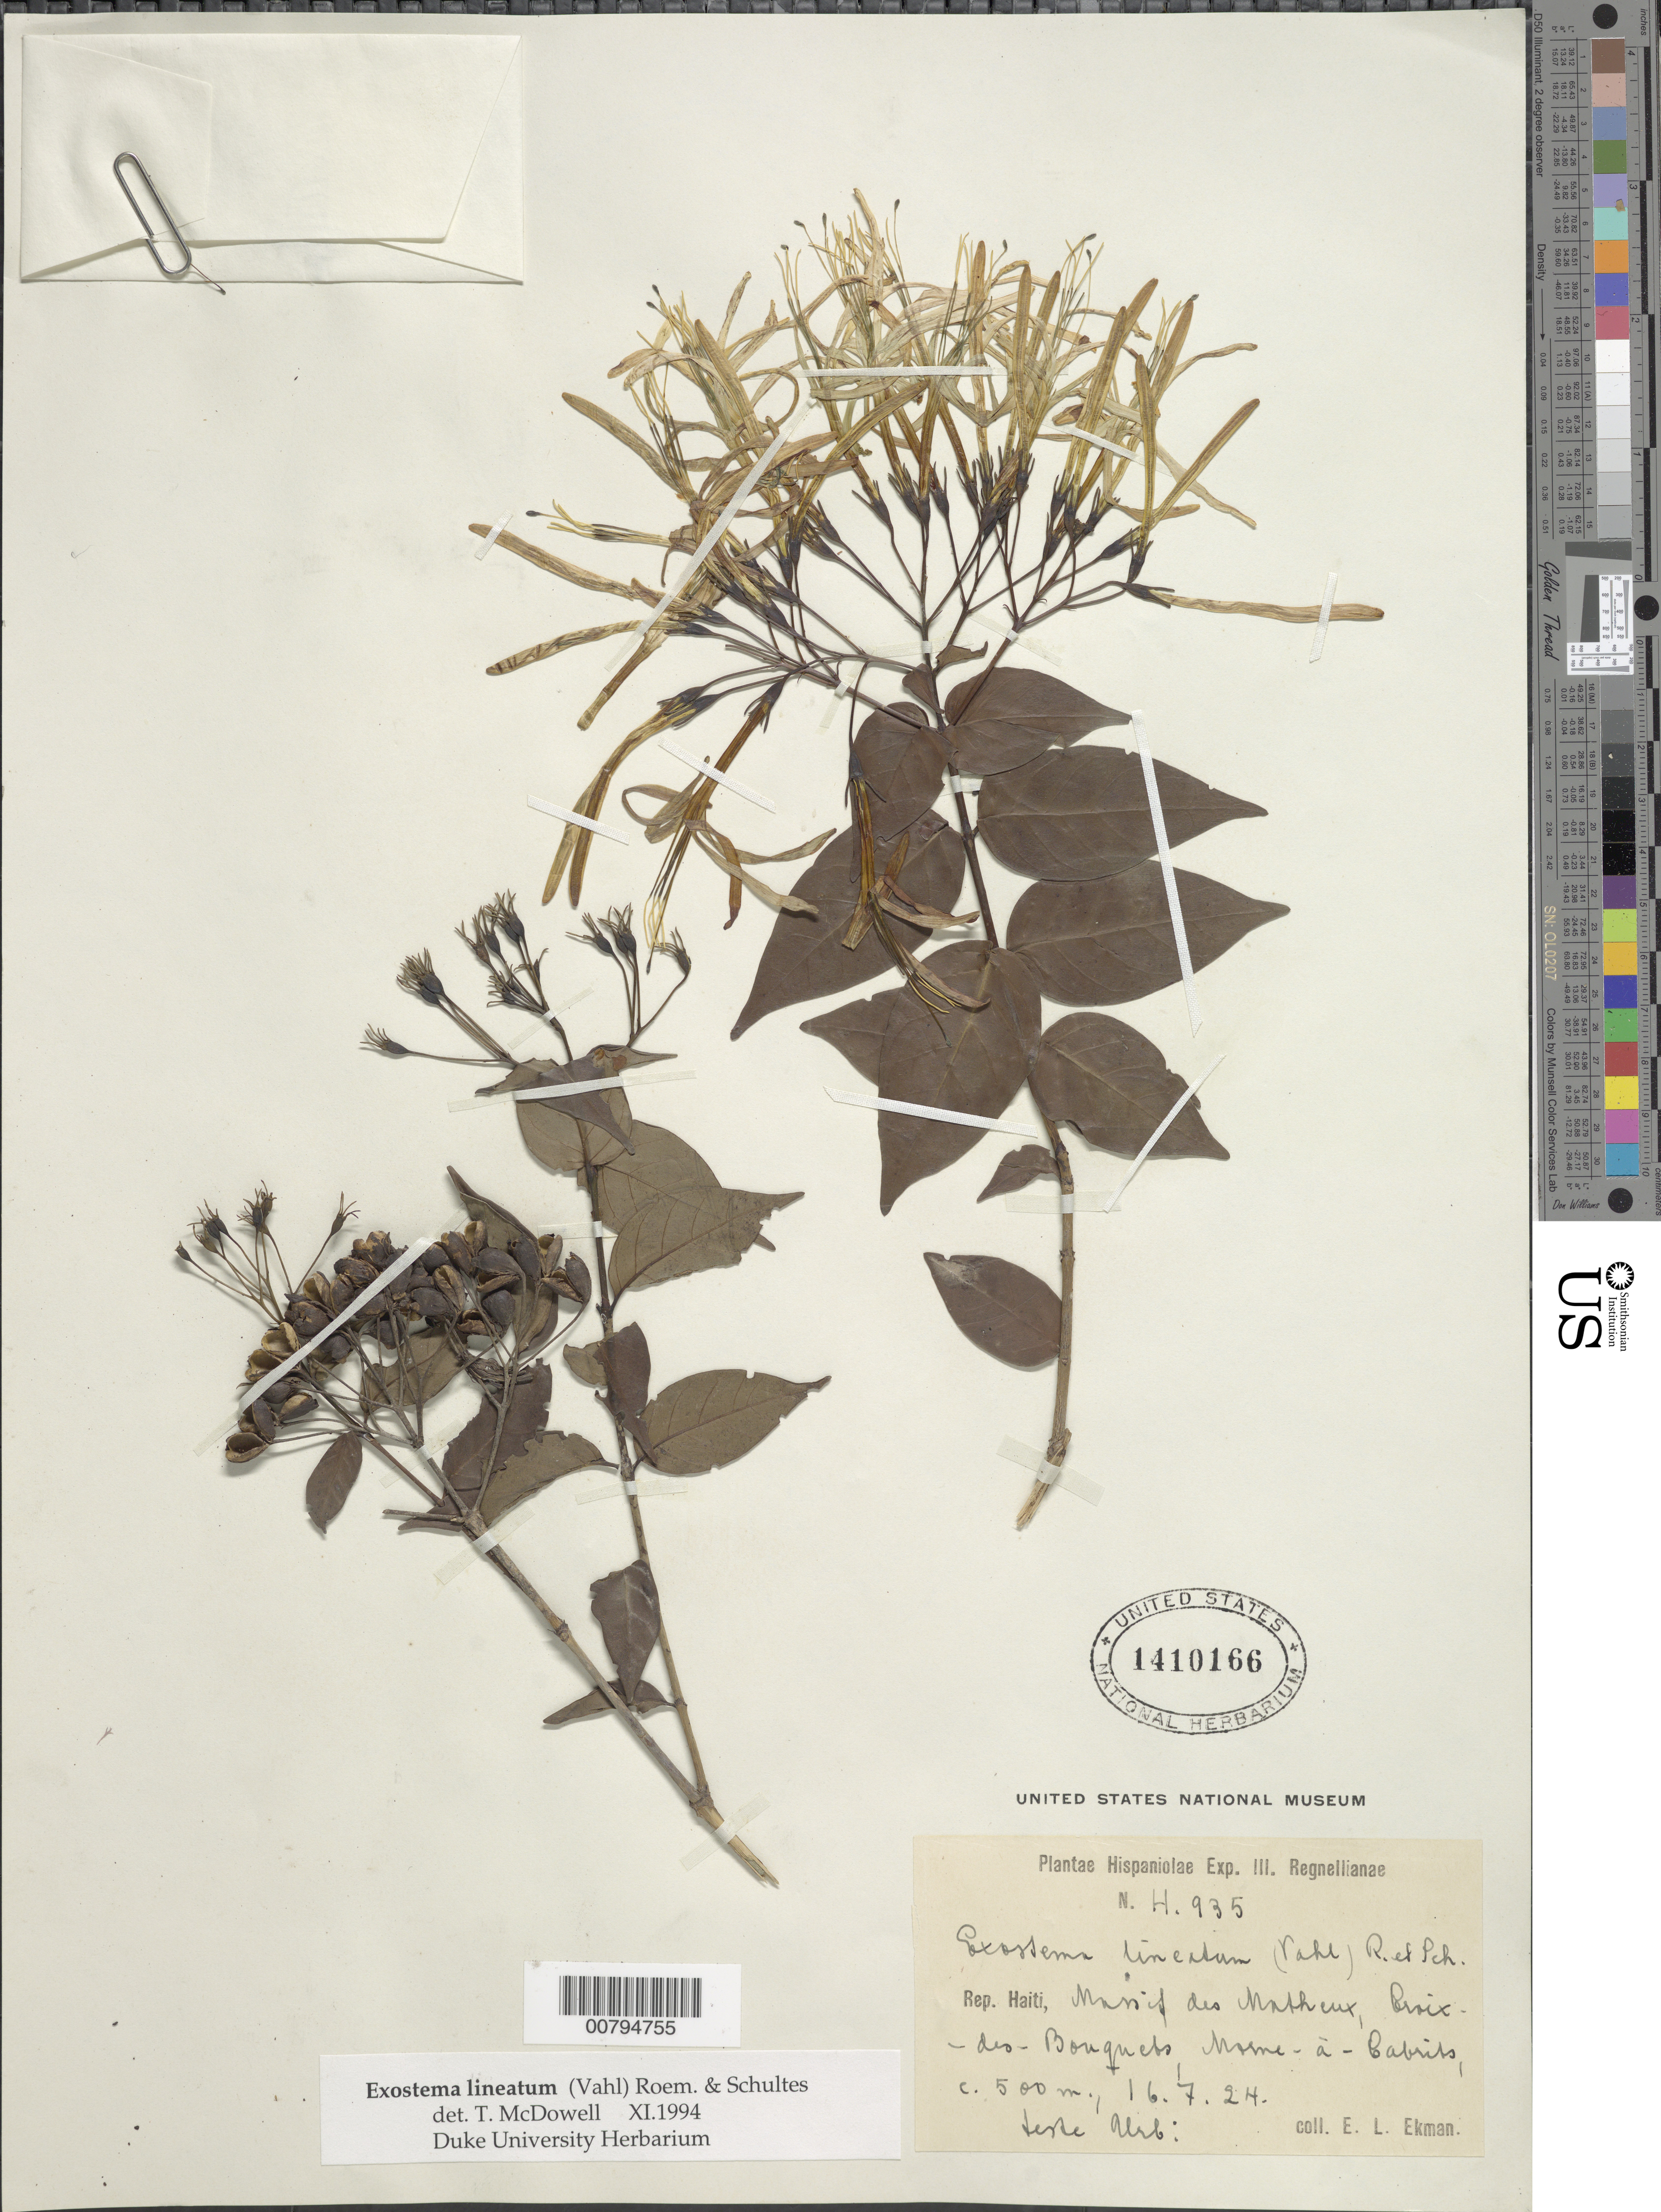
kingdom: Plantae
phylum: Tracheophyta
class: Magnoliopsida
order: Gentianales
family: Rubiaceae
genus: Exostema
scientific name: Exostema lineatum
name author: (Vahl) Roem. & Schult.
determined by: Urban, Ignatz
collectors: E. L. Ekman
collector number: H 935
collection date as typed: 16 Jul 1924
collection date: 1924-07-16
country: Haiti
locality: Massif des Malheux, Croix-des-Bouquets, Morne-a-Cabrits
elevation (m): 500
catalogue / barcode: US 1410166